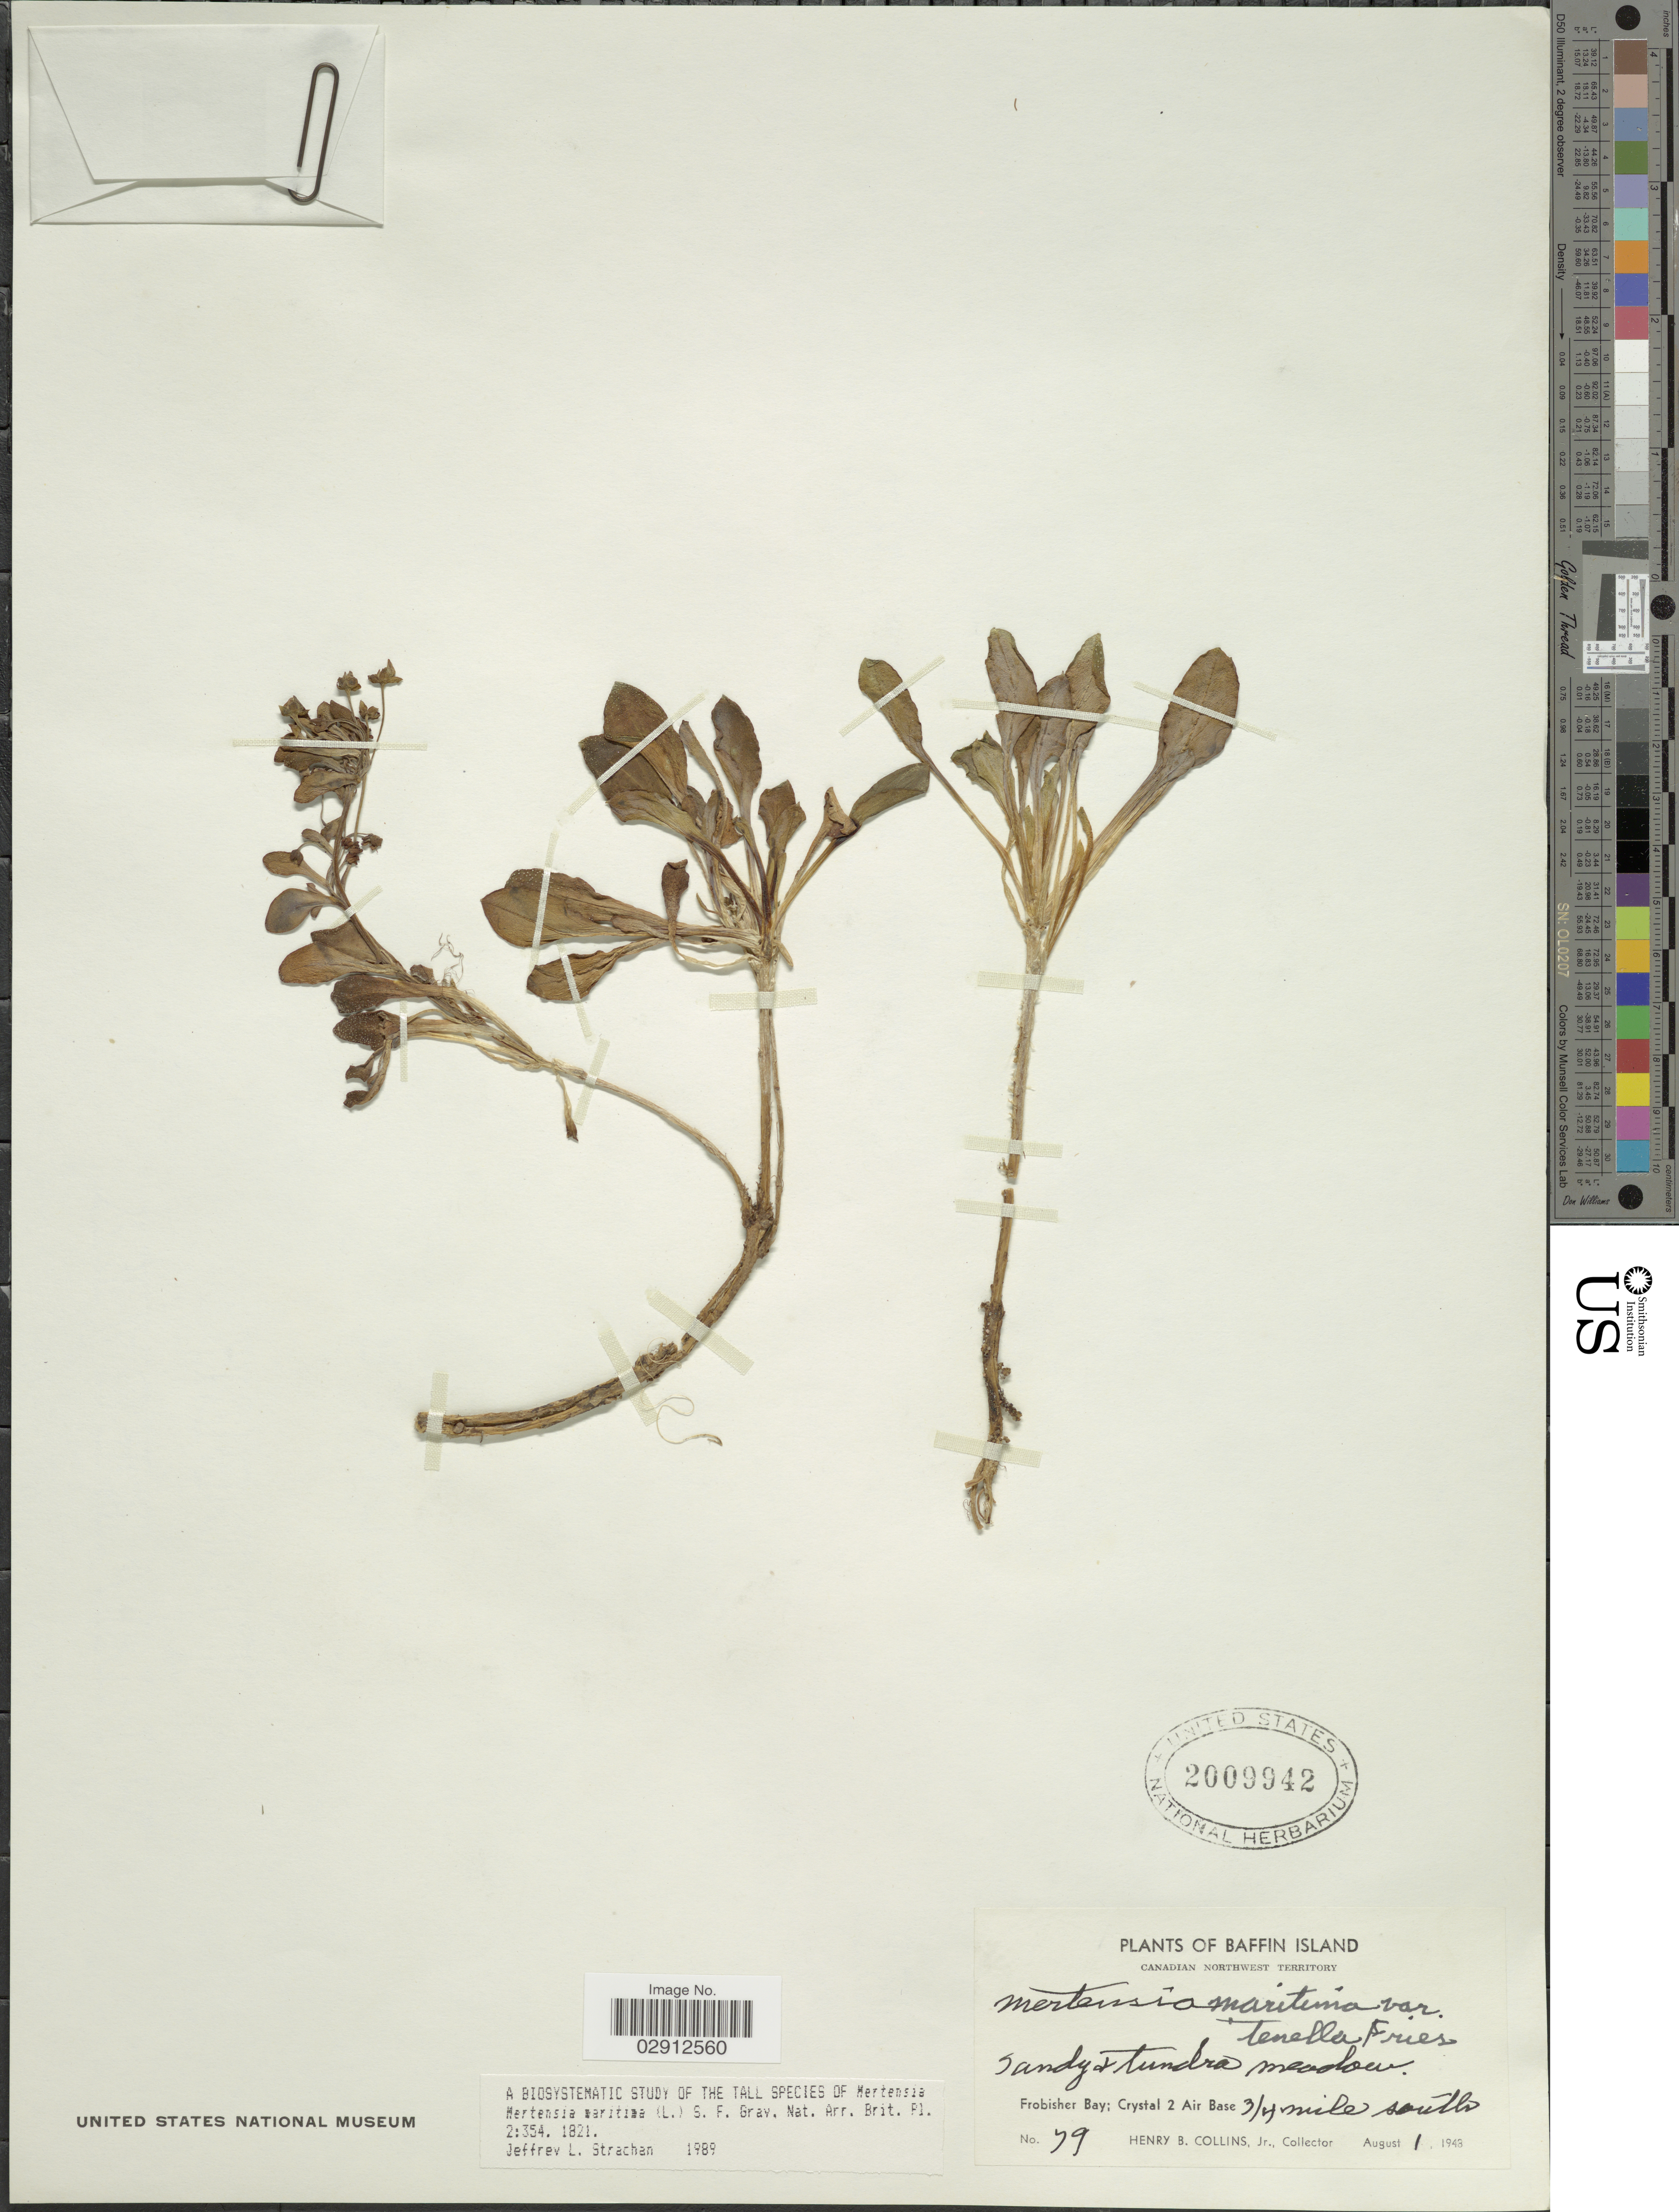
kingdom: Plantae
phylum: Tracheophyta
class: Magnoliopsida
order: Boraginales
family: Boraginaceae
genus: Mertensia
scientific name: Mertensia maritima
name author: (L.) S.F. Gray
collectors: H. Collins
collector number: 79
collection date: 1948-08-01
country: Canada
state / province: Northwest Territories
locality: Canadian Northwest Territory, Frobisher Bay: Crystal 2 Air Base, ¾ mile south.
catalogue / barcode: US 2009942